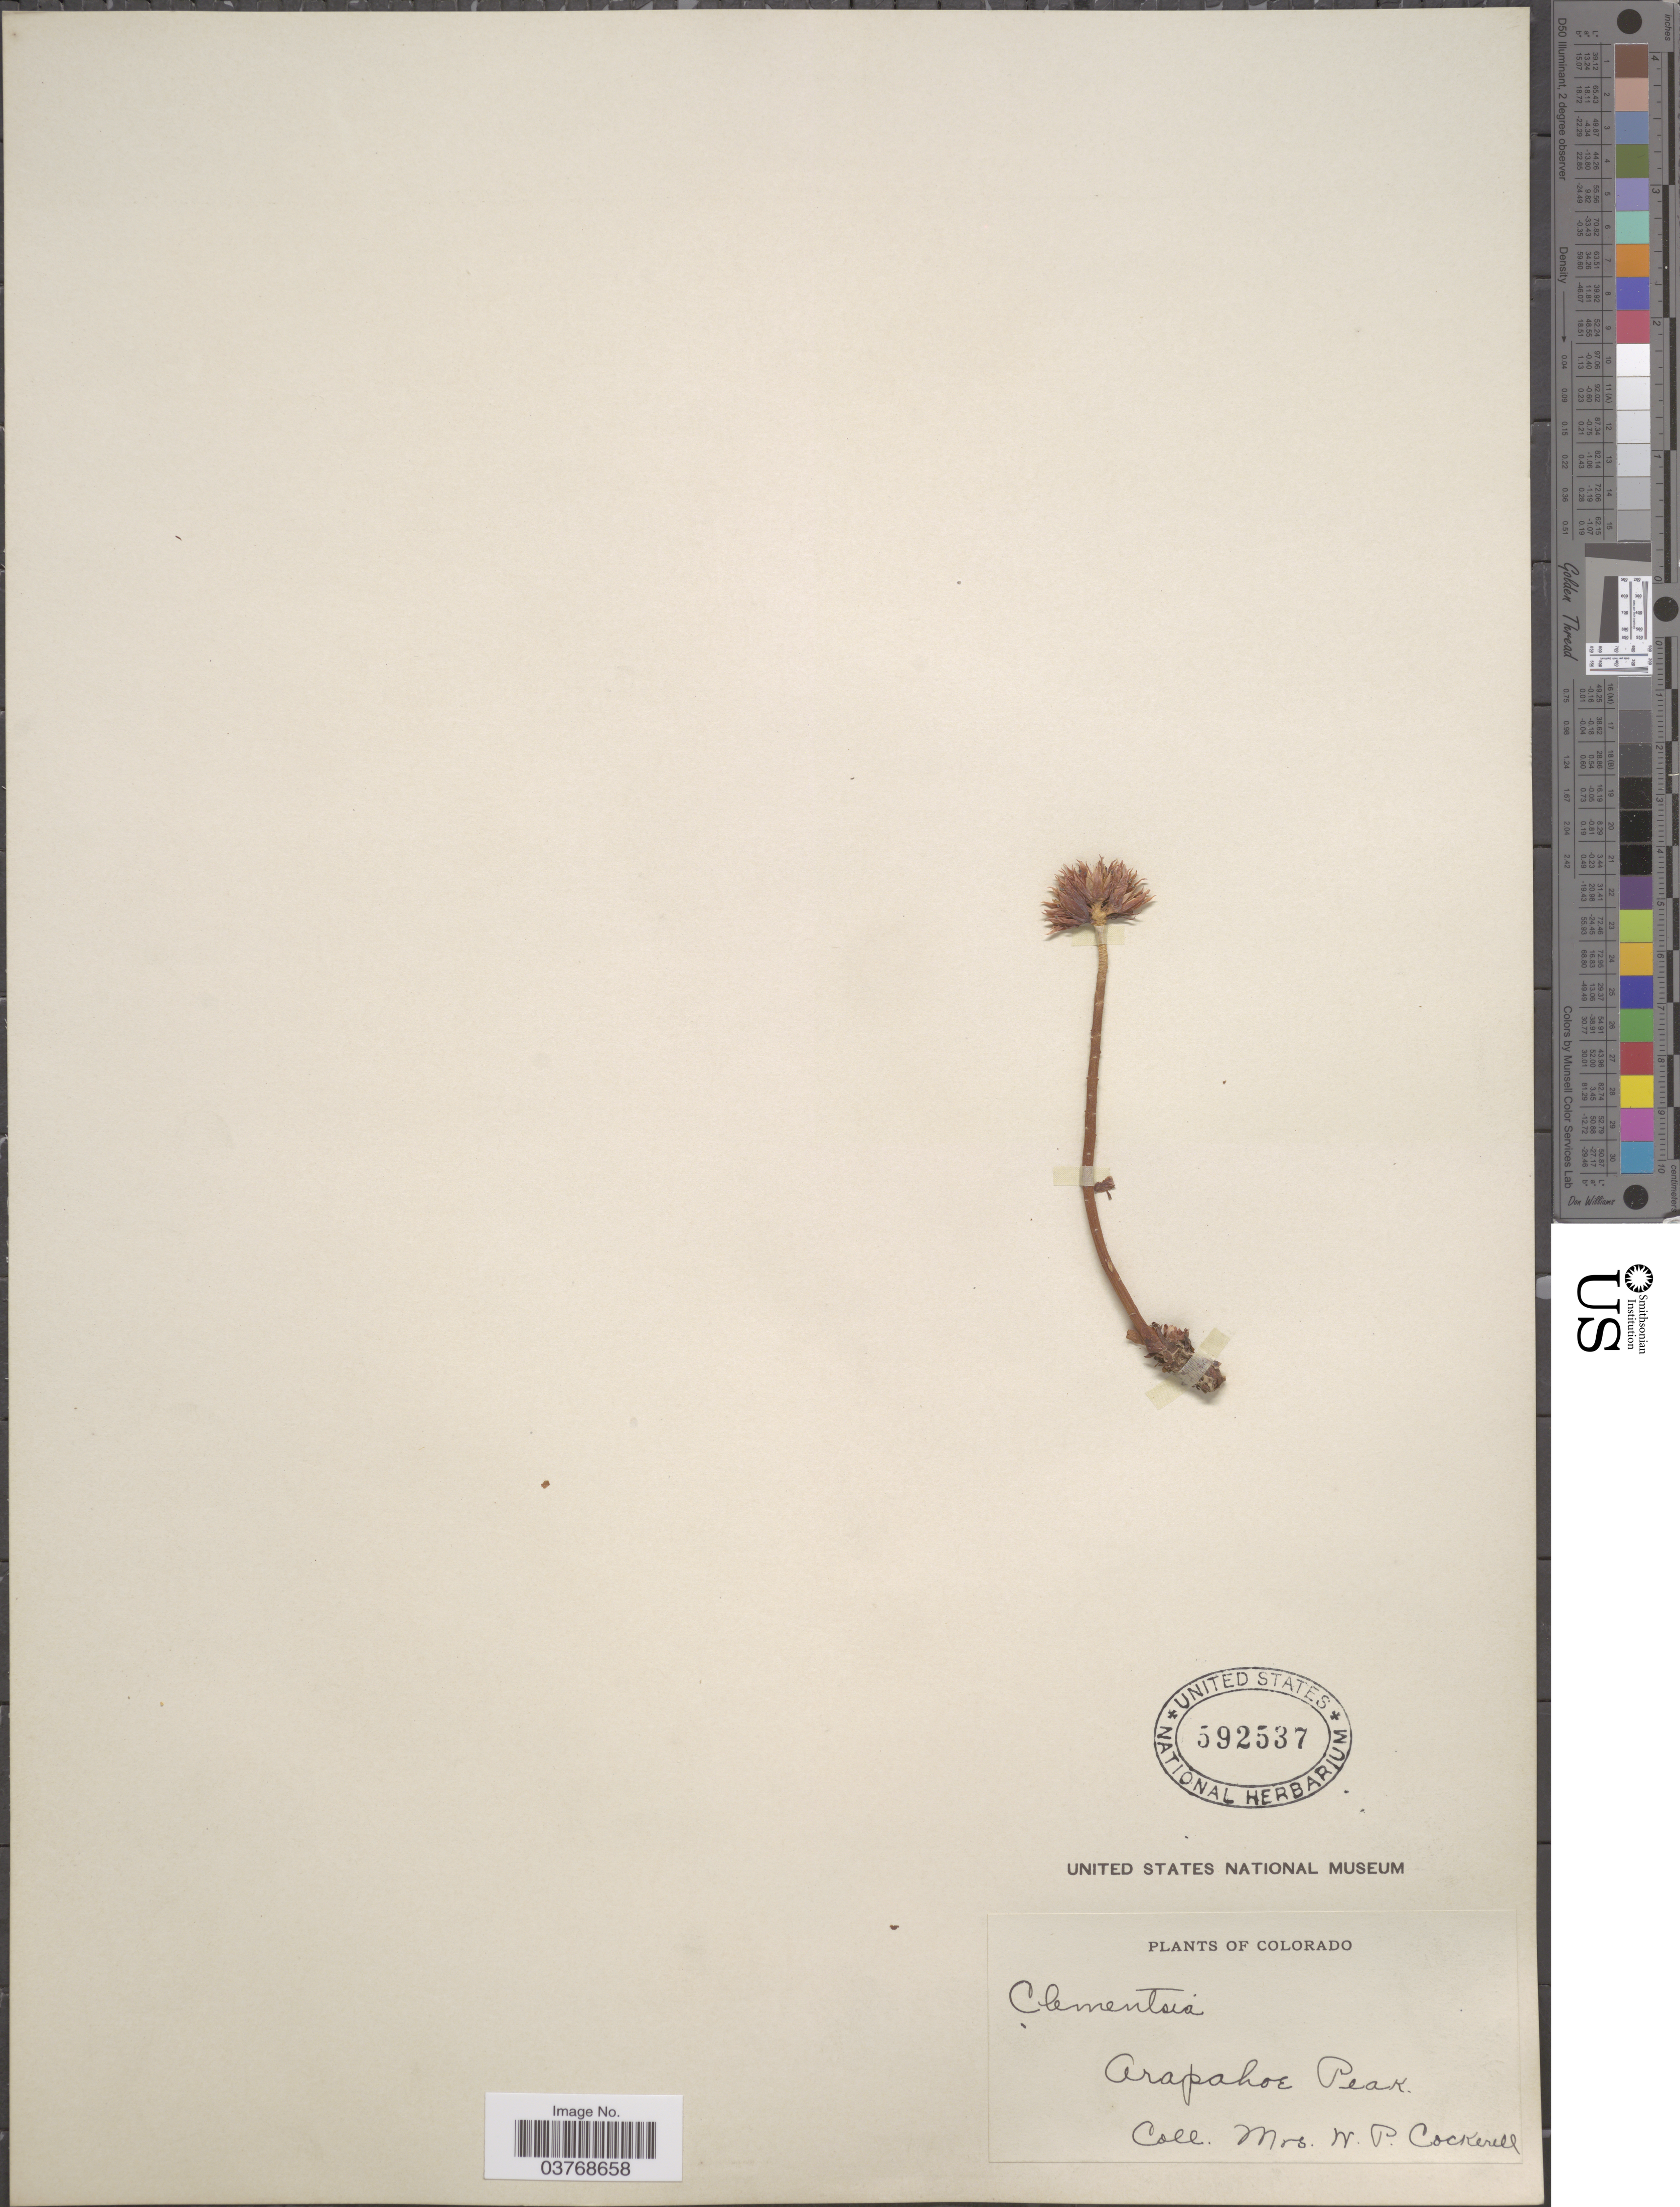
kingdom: Plantae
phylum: Tracheophyta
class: Magnoliopsida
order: Saxifragales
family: Crassulaceae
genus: Rhodiola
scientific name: Rhodiola rhodantha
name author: (A. Gray) H. Jacobsen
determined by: Strong, Mark T., (BOT), Smithsonian Institution - National Museum of Natural History (UNITED STATES)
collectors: W. Cockerell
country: United States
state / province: Colorado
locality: Arapahoe Peak.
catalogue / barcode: US 592537